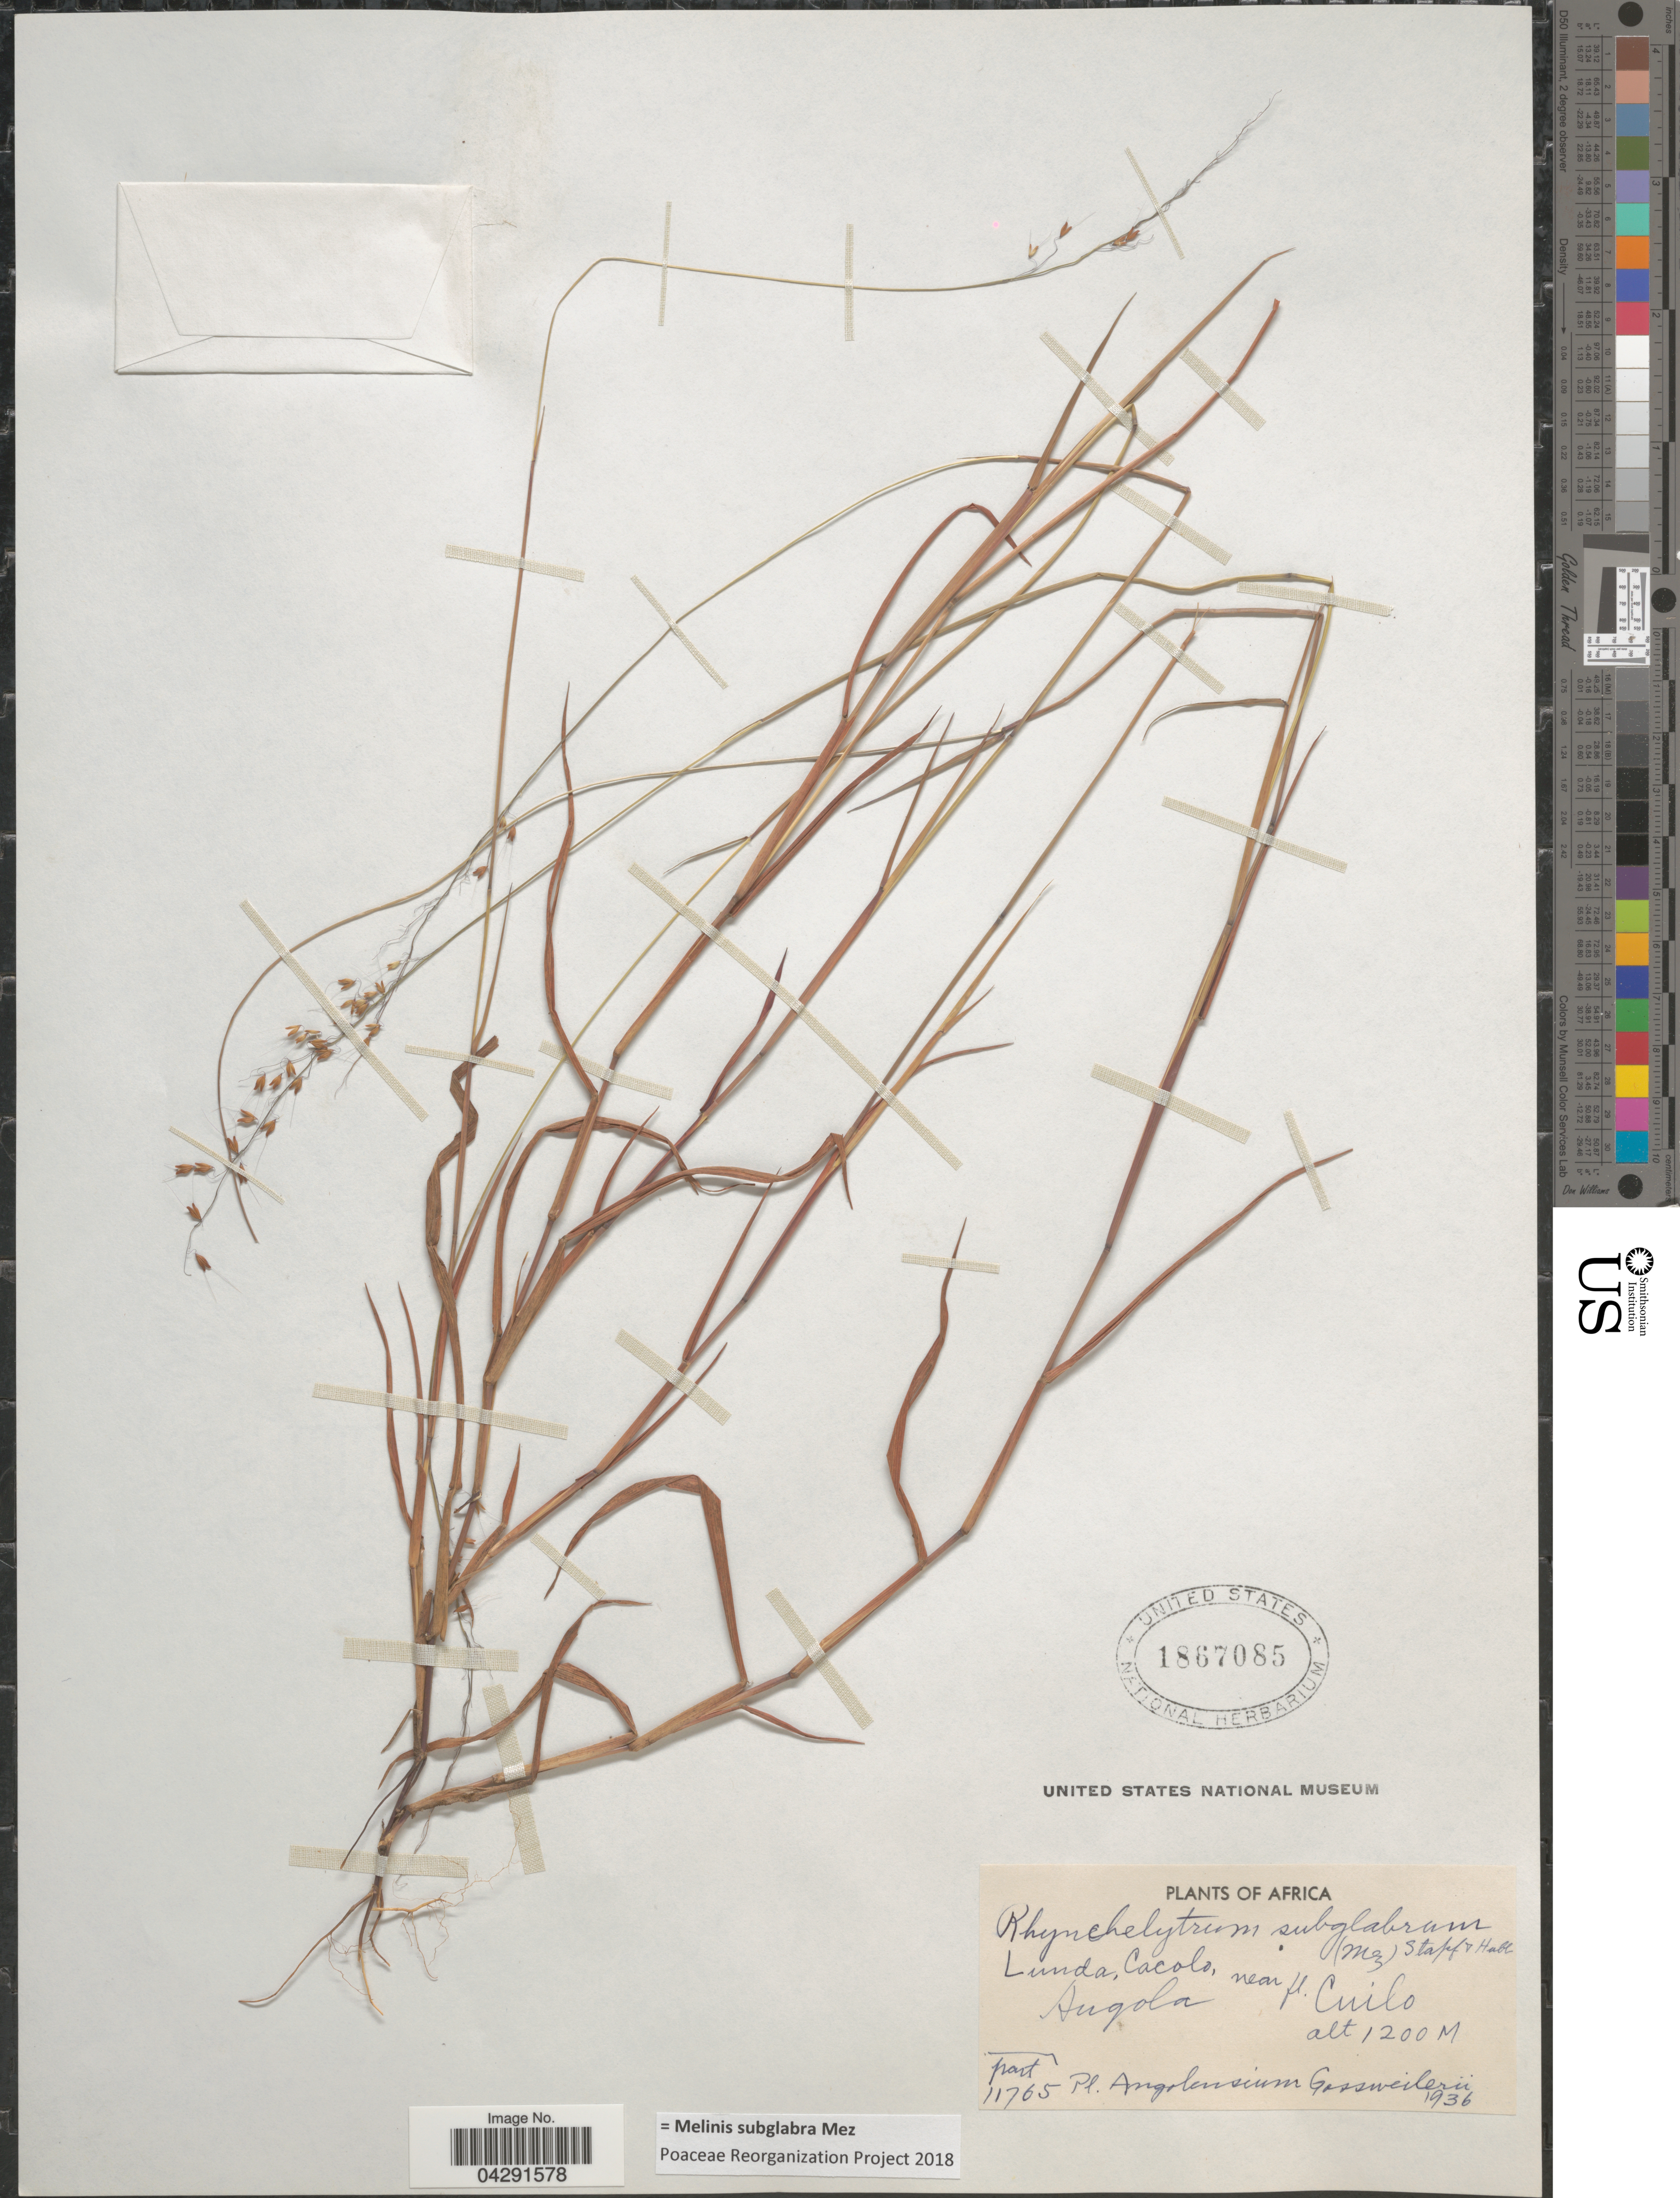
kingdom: Plantae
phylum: Tracheophyta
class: Liliopsida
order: Poales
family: Poaceae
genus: Melinis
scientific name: Melinis subglabra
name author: Mez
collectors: -. Gossweiler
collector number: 11765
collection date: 1936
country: Angola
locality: Lunda, Cacolo, near fl. Cuilo.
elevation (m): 1200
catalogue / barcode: US 1867085